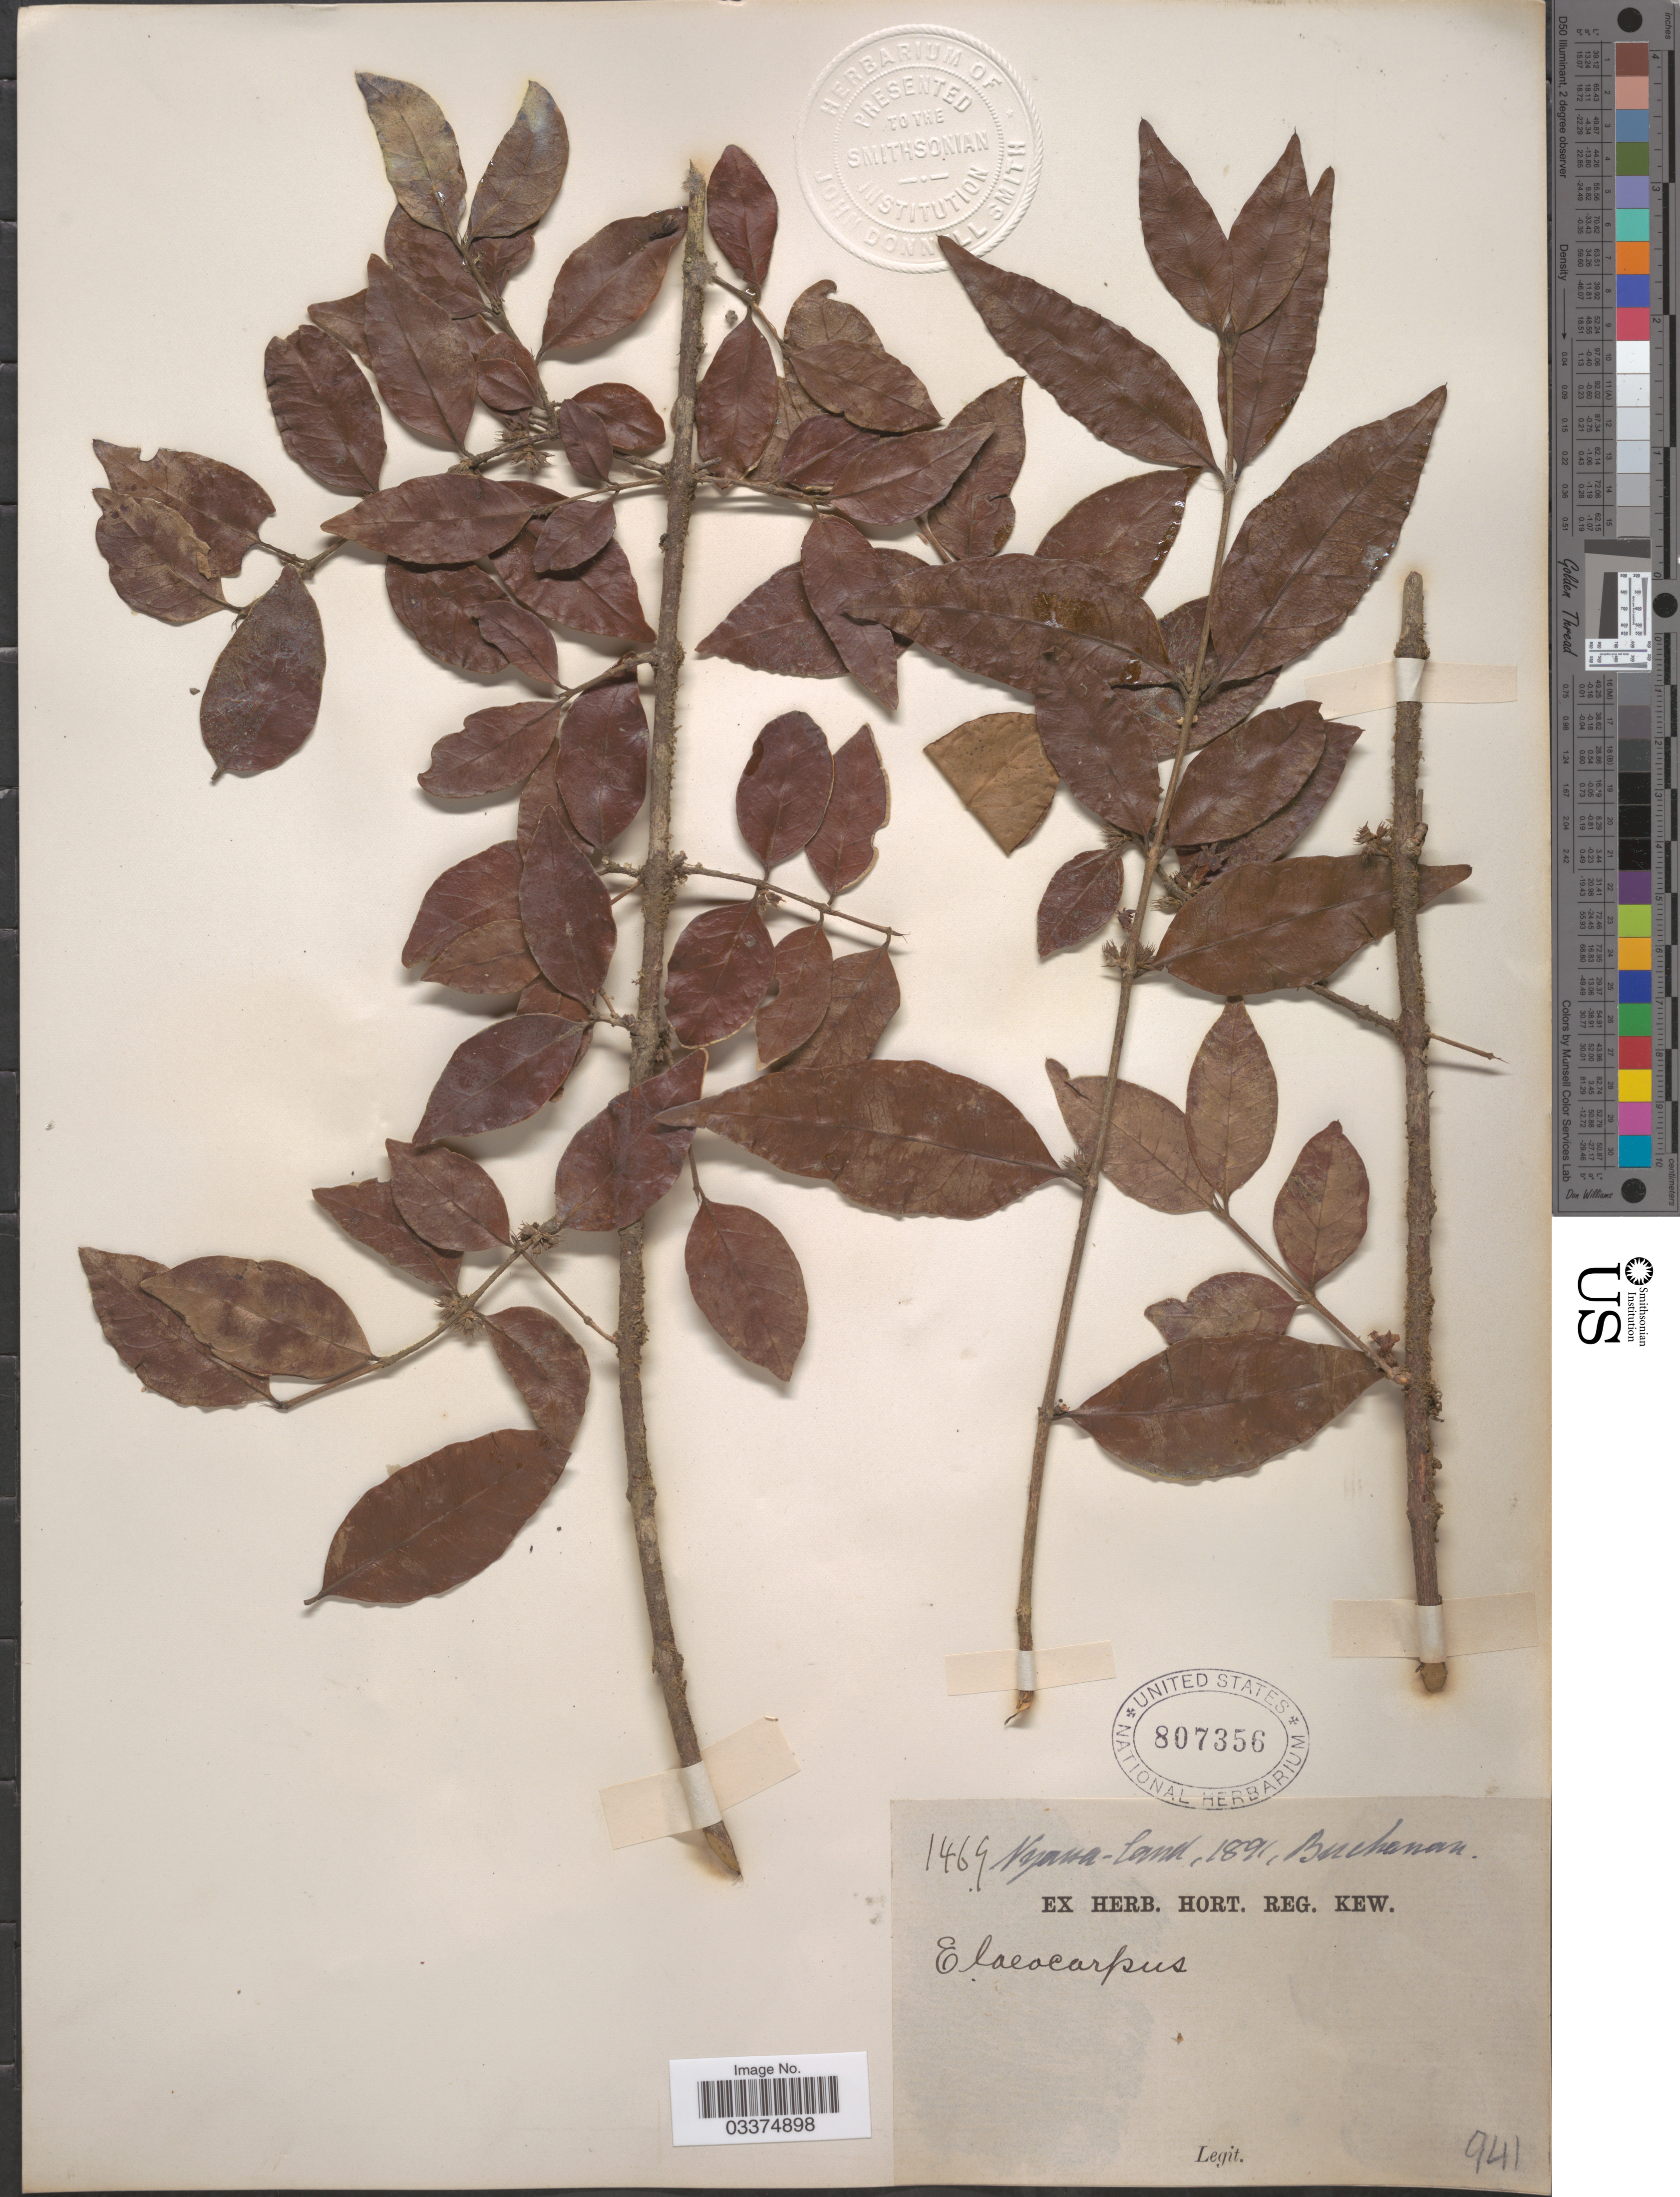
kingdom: Plantae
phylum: Tracheophyta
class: Magnoliopsida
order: Oxalidales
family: Elaeocarpaceae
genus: Elaeocarpus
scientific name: Elaeocarpus sp.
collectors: -. Buchanan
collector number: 1469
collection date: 1891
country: Malawi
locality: Nyassa-land.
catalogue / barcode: US 807356